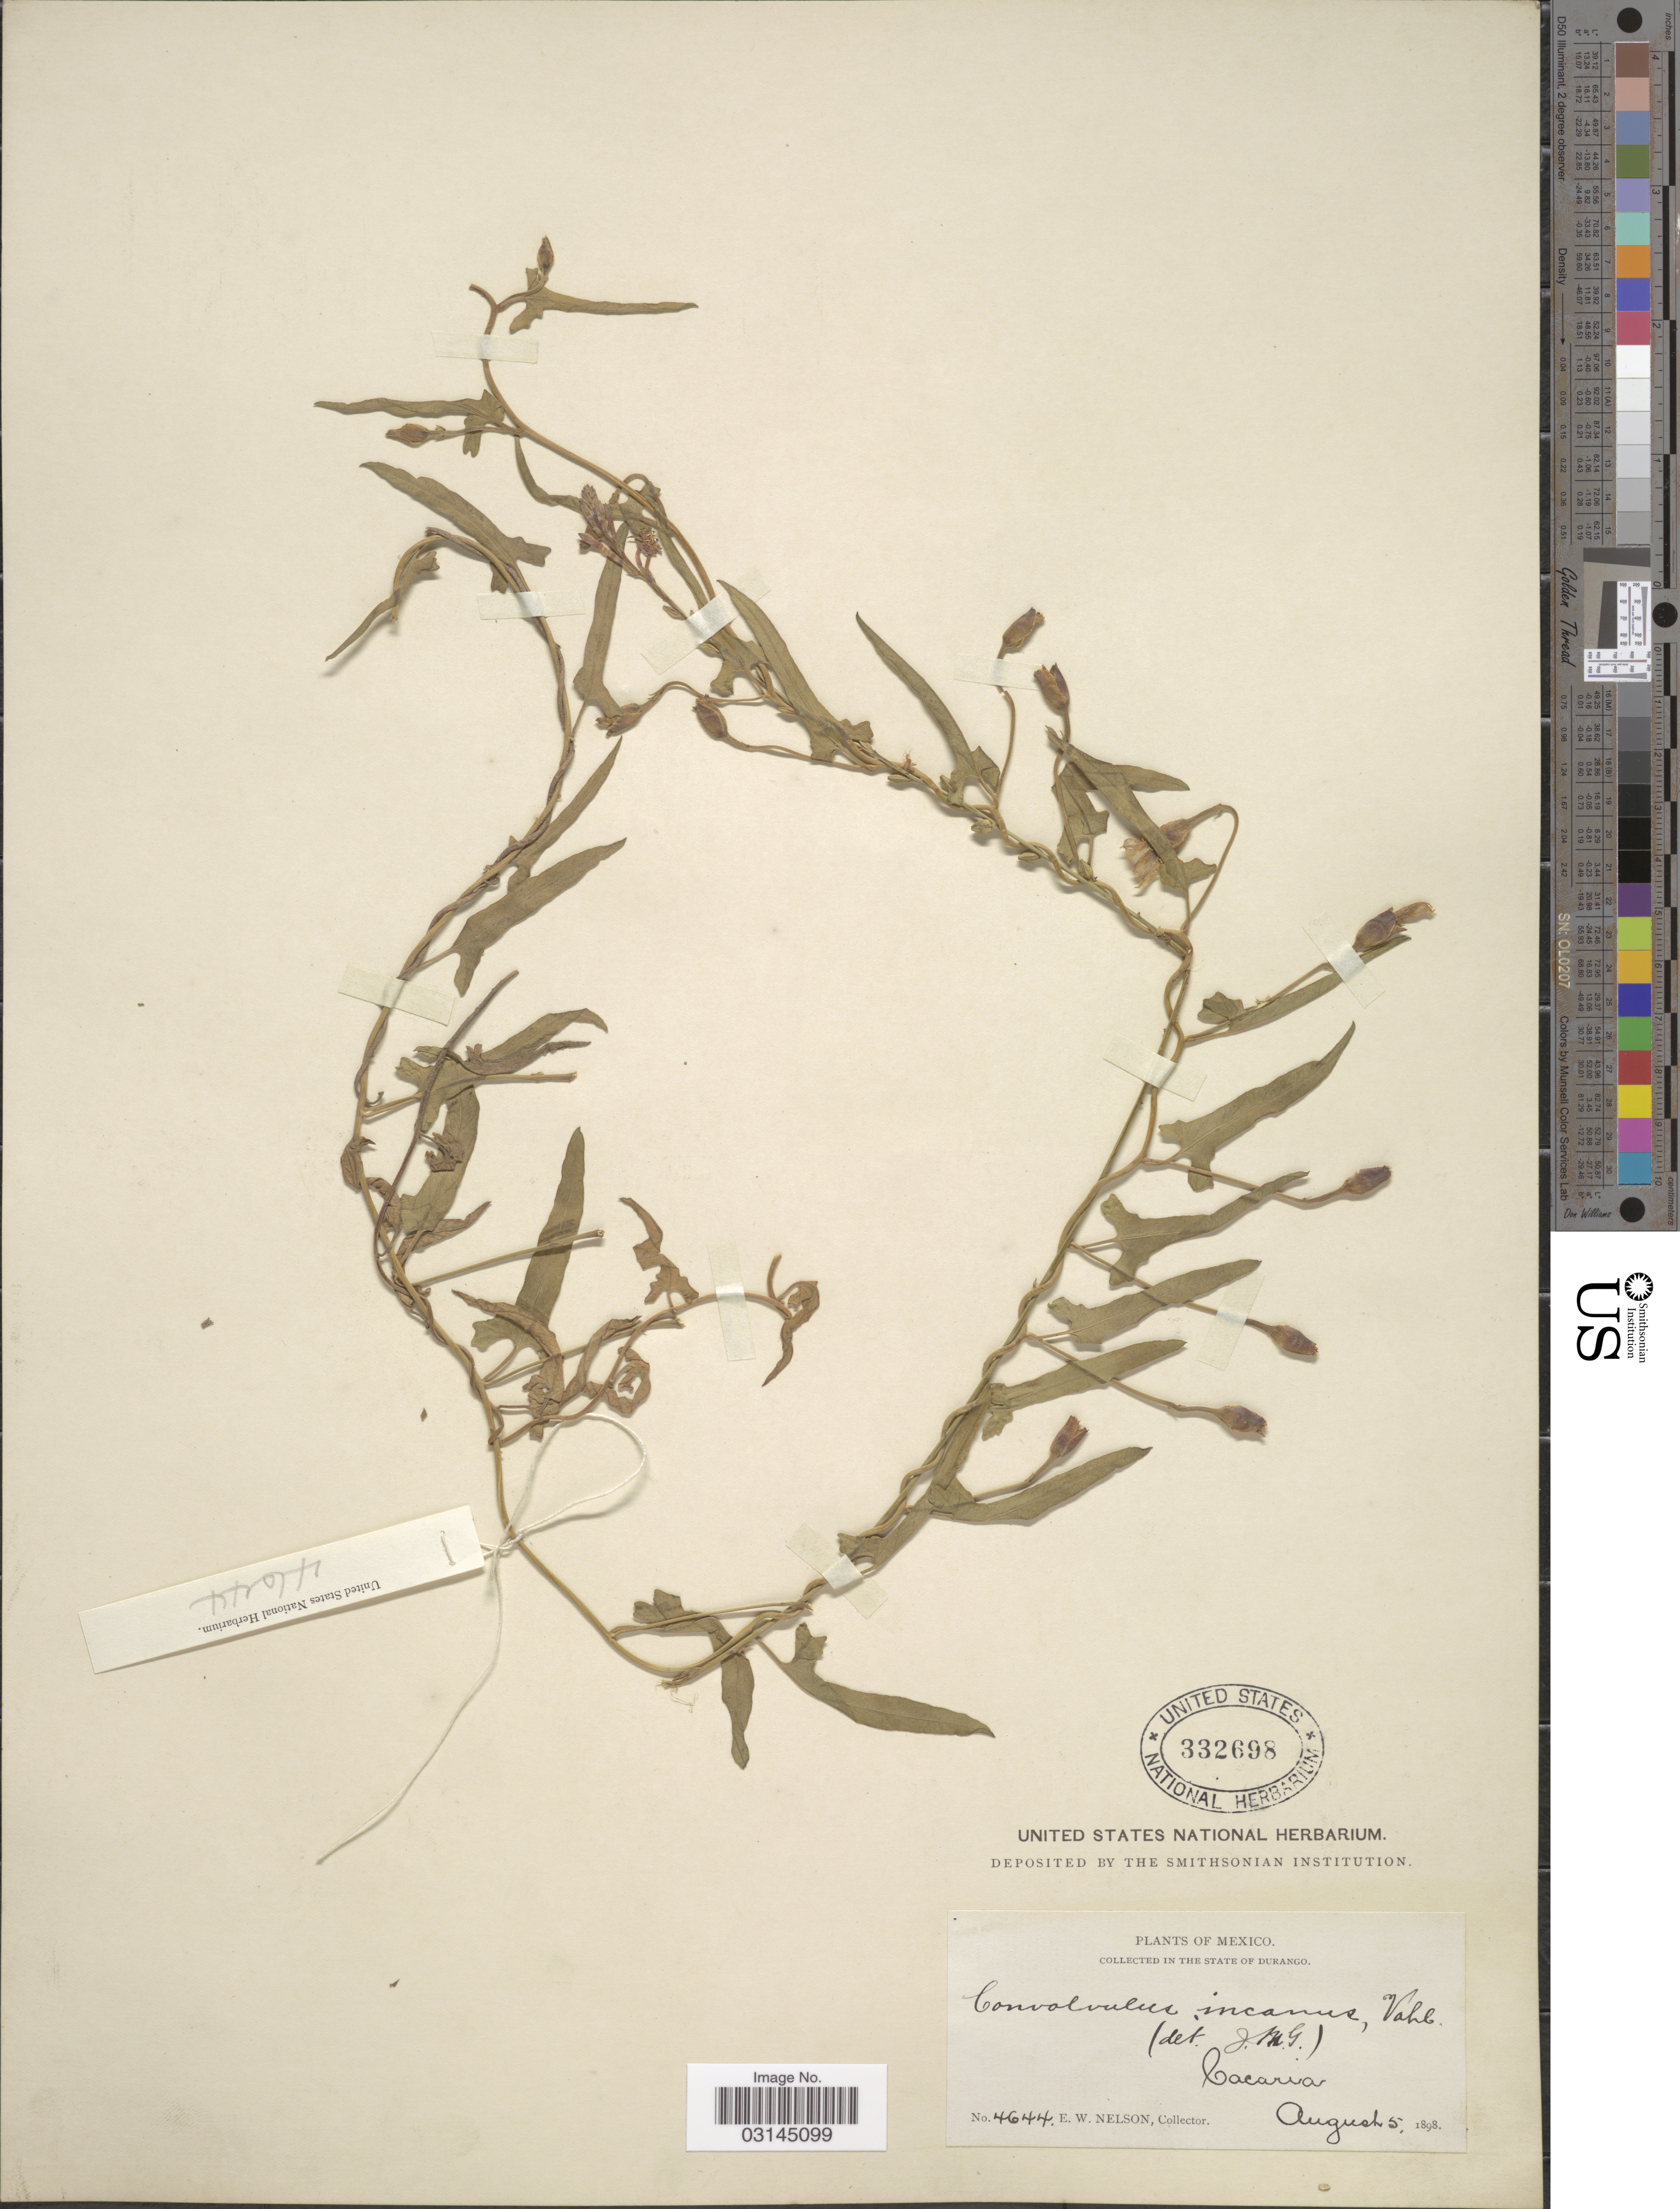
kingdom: Plantae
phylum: Tracheophyta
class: Magnoliopsida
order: Solanales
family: Convolvulaceae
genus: Convolvulus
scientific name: Convolvulus incanus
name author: Vahl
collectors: E. W. Nelson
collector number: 4644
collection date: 1898-08-05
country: Mexico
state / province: Durango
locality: State of Durango. Cacaria.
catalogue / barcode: US 332698